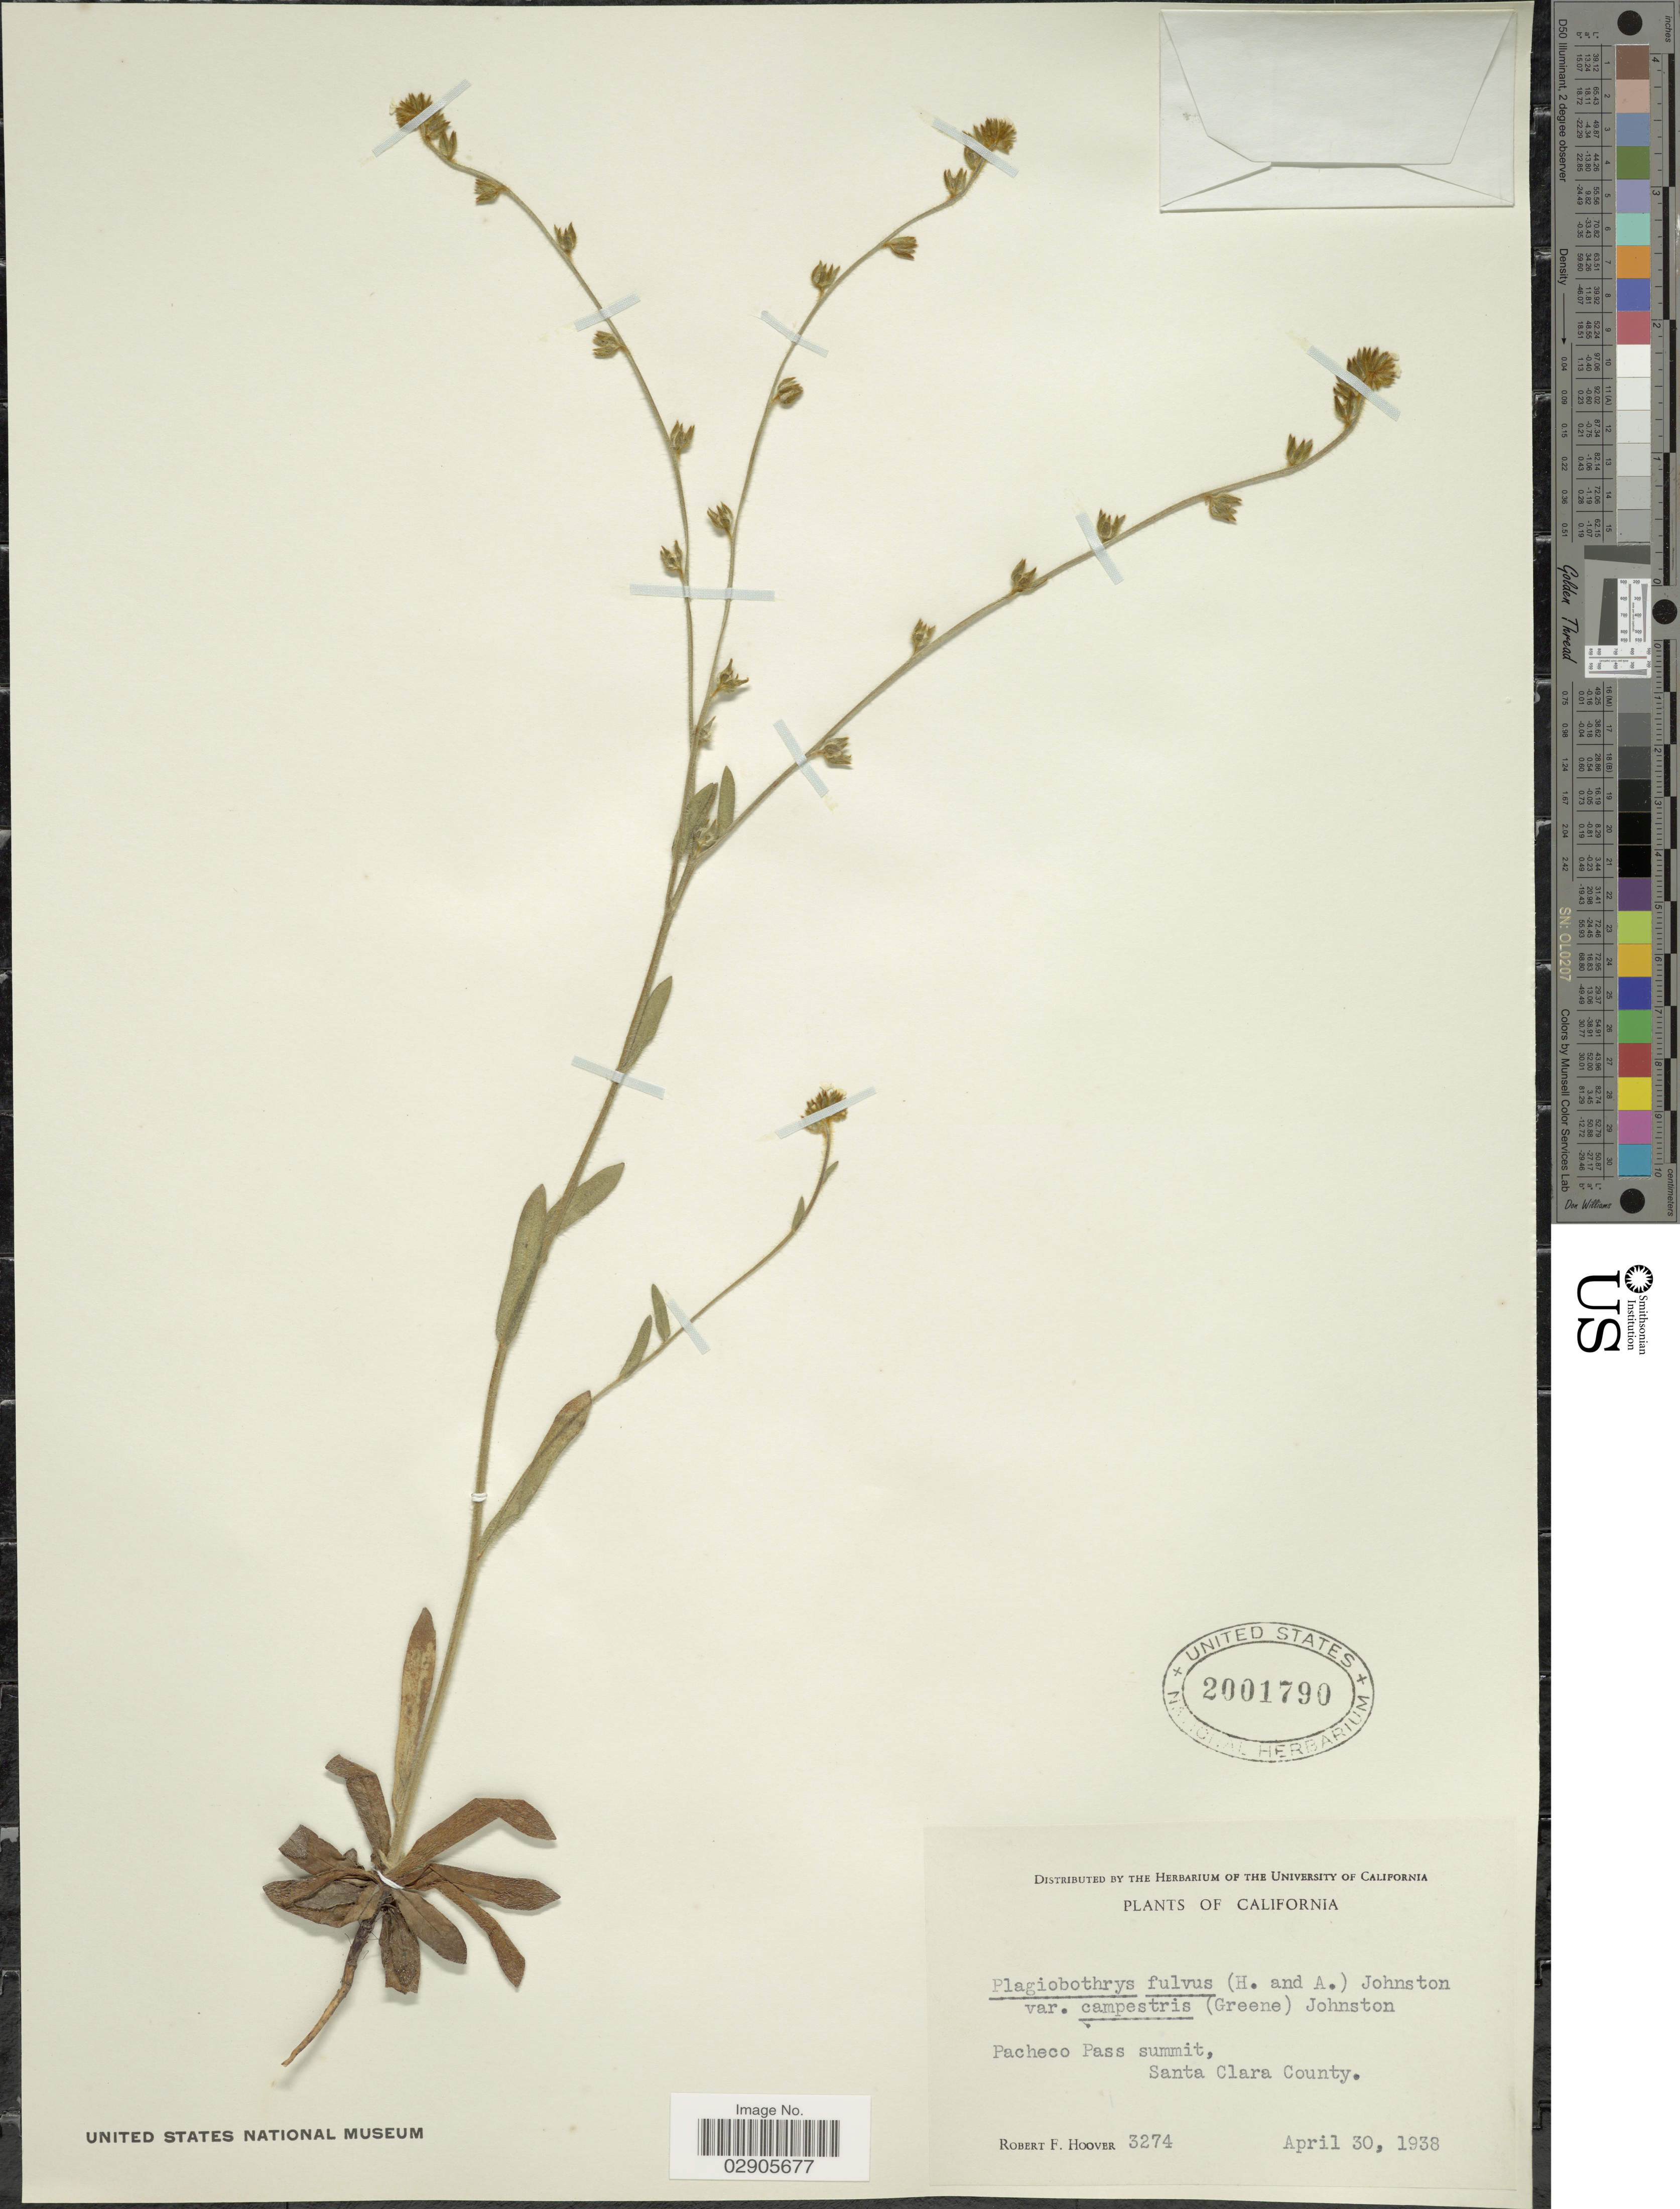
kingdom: Plantae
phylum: Tracheophyta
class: Magnoliopsida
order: Boraginales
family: Boraginaceae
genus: Plagiobothrys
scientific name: Plagiobothrys fulvus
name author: (Hook. & Arn.) I.M. Johnst.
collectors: R. F. Hoover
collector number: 3274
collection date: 1938-04-30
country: United States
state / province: California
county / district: Santa Clara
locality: Pacheco Pass summit, Santa Clara County.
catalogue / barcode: US 2001790